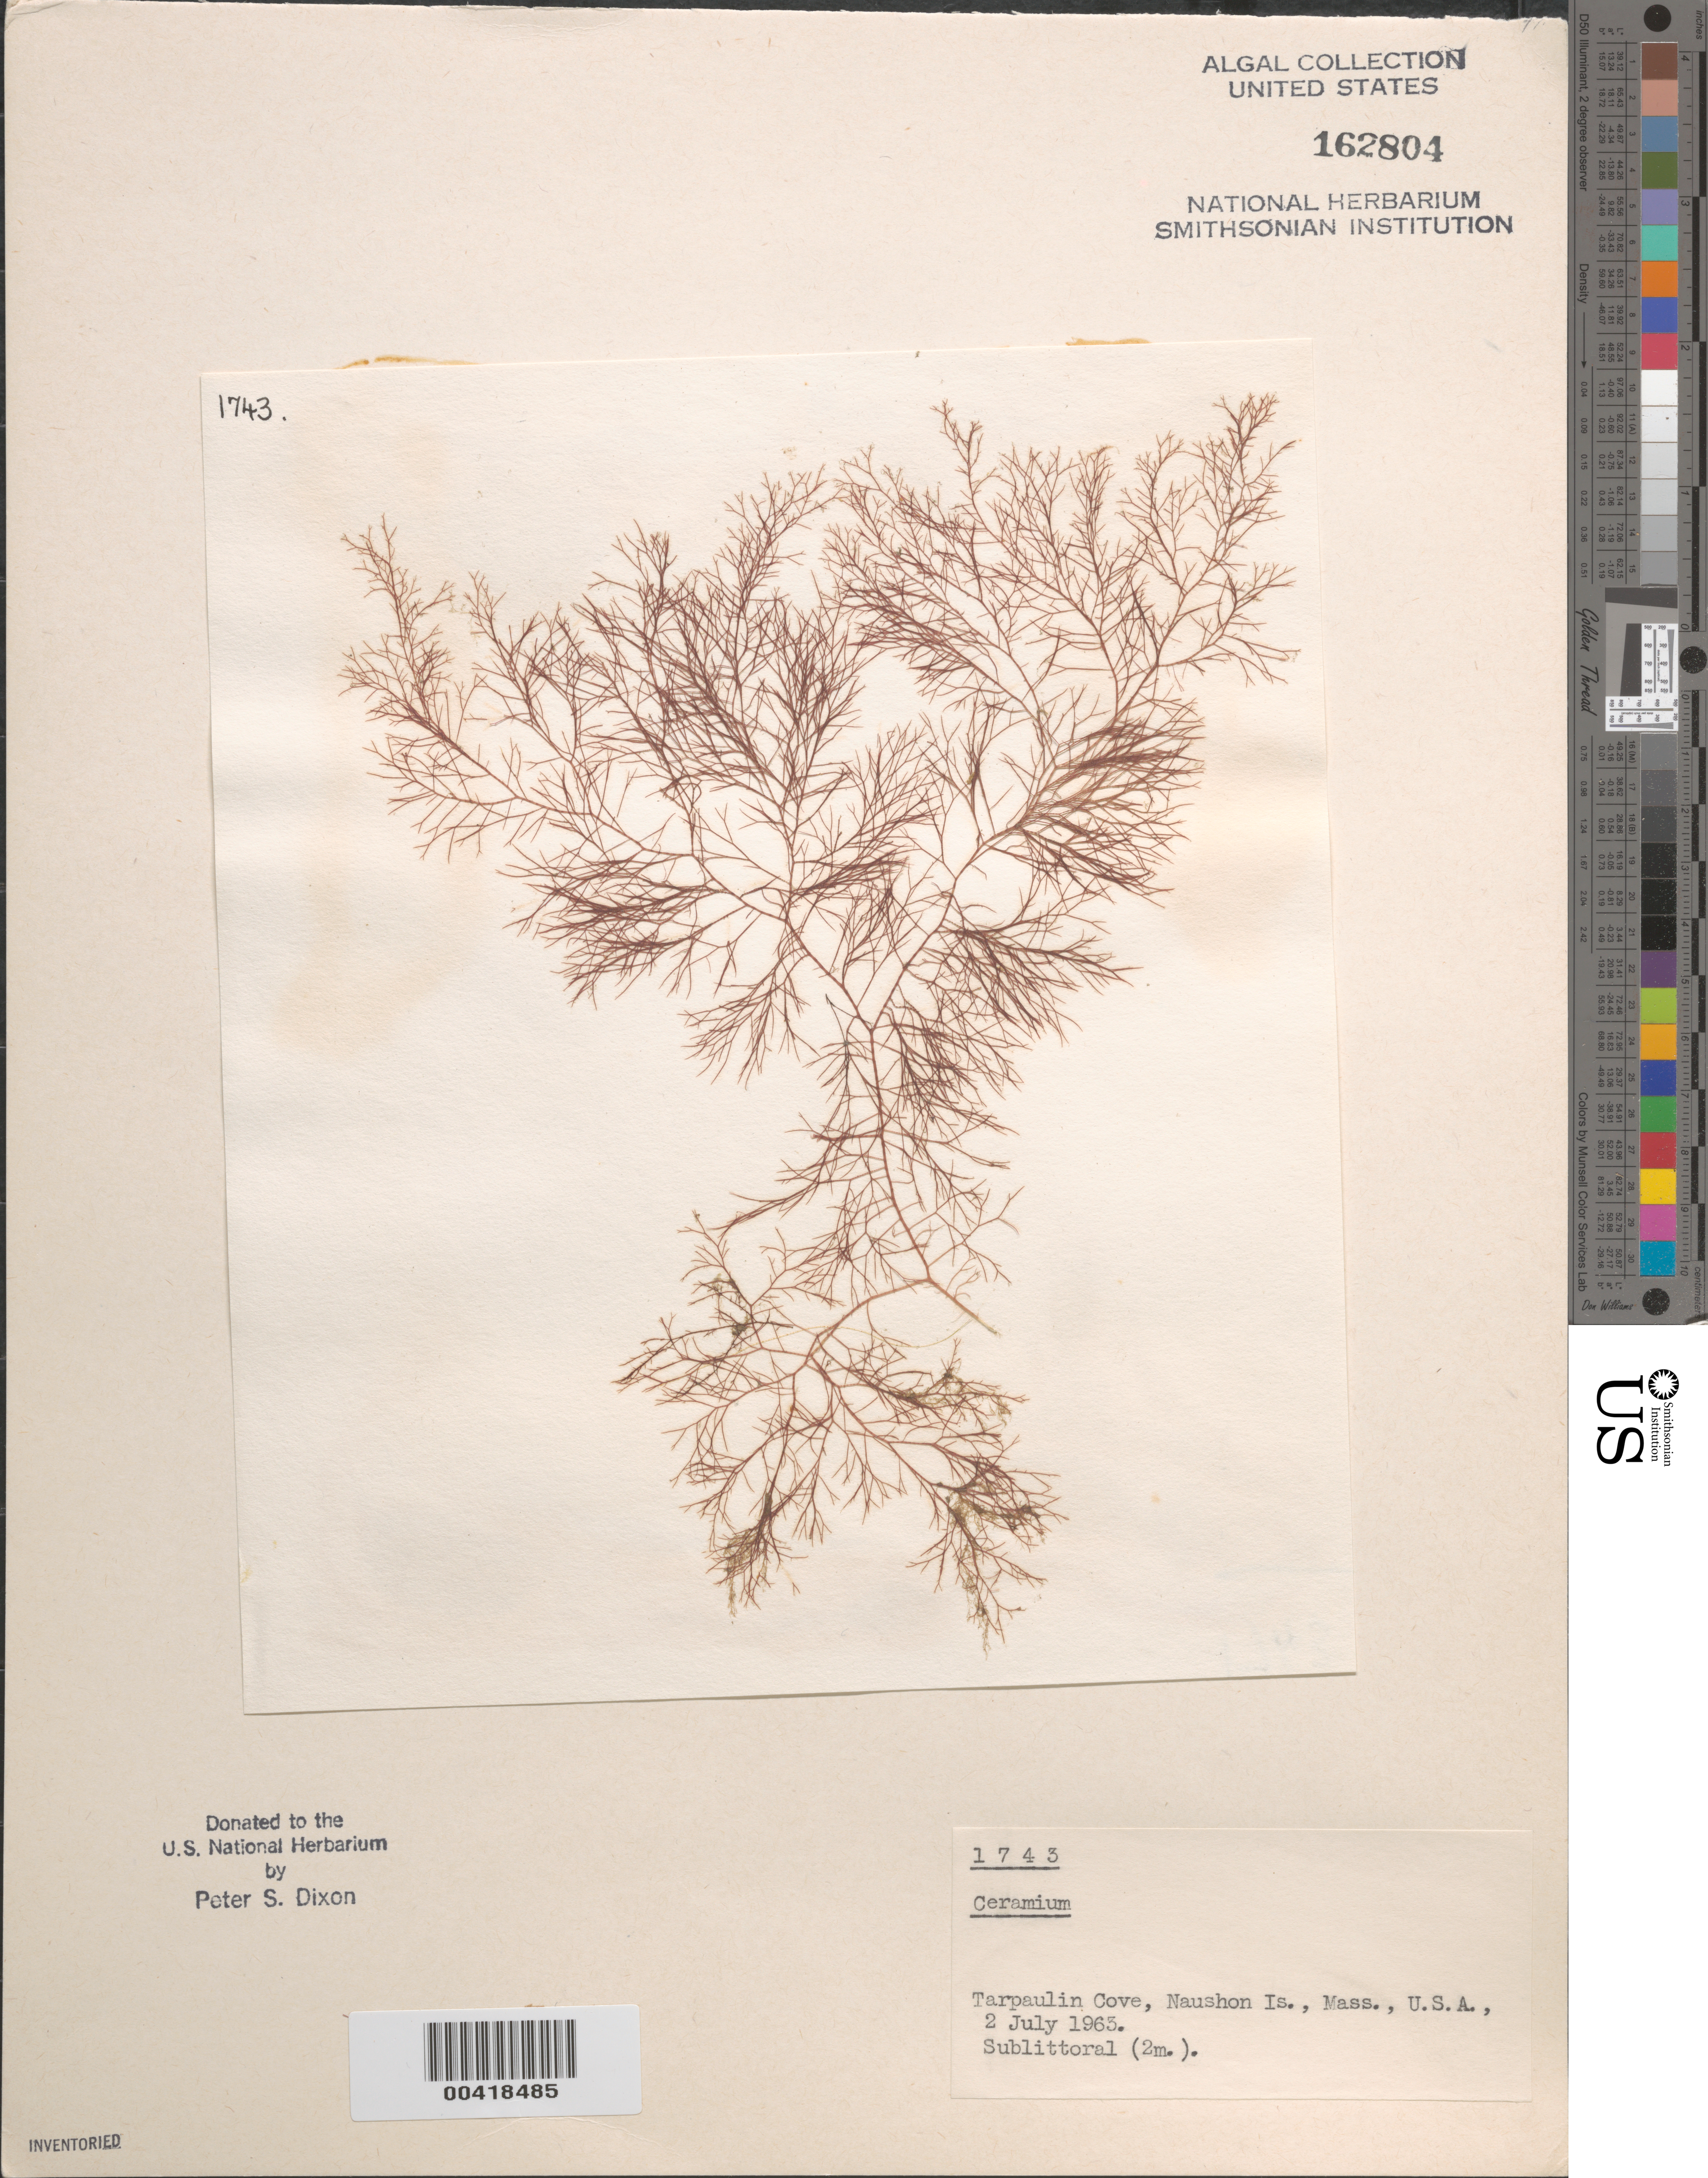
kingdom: Plantae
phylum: Rhodophyta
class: Florideophyceae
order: Ceramiales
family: Ceramiaceae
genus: Ceramium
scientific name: Ceramium sp.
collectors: P. S. Dixon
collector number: PSD 1743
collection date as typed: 02 Jul 1963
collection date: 1963-07-02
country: United States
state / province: Massachusetts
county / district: Dukes County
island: Naushon Island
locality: Tarpaulin Cove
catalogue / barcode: US 162804